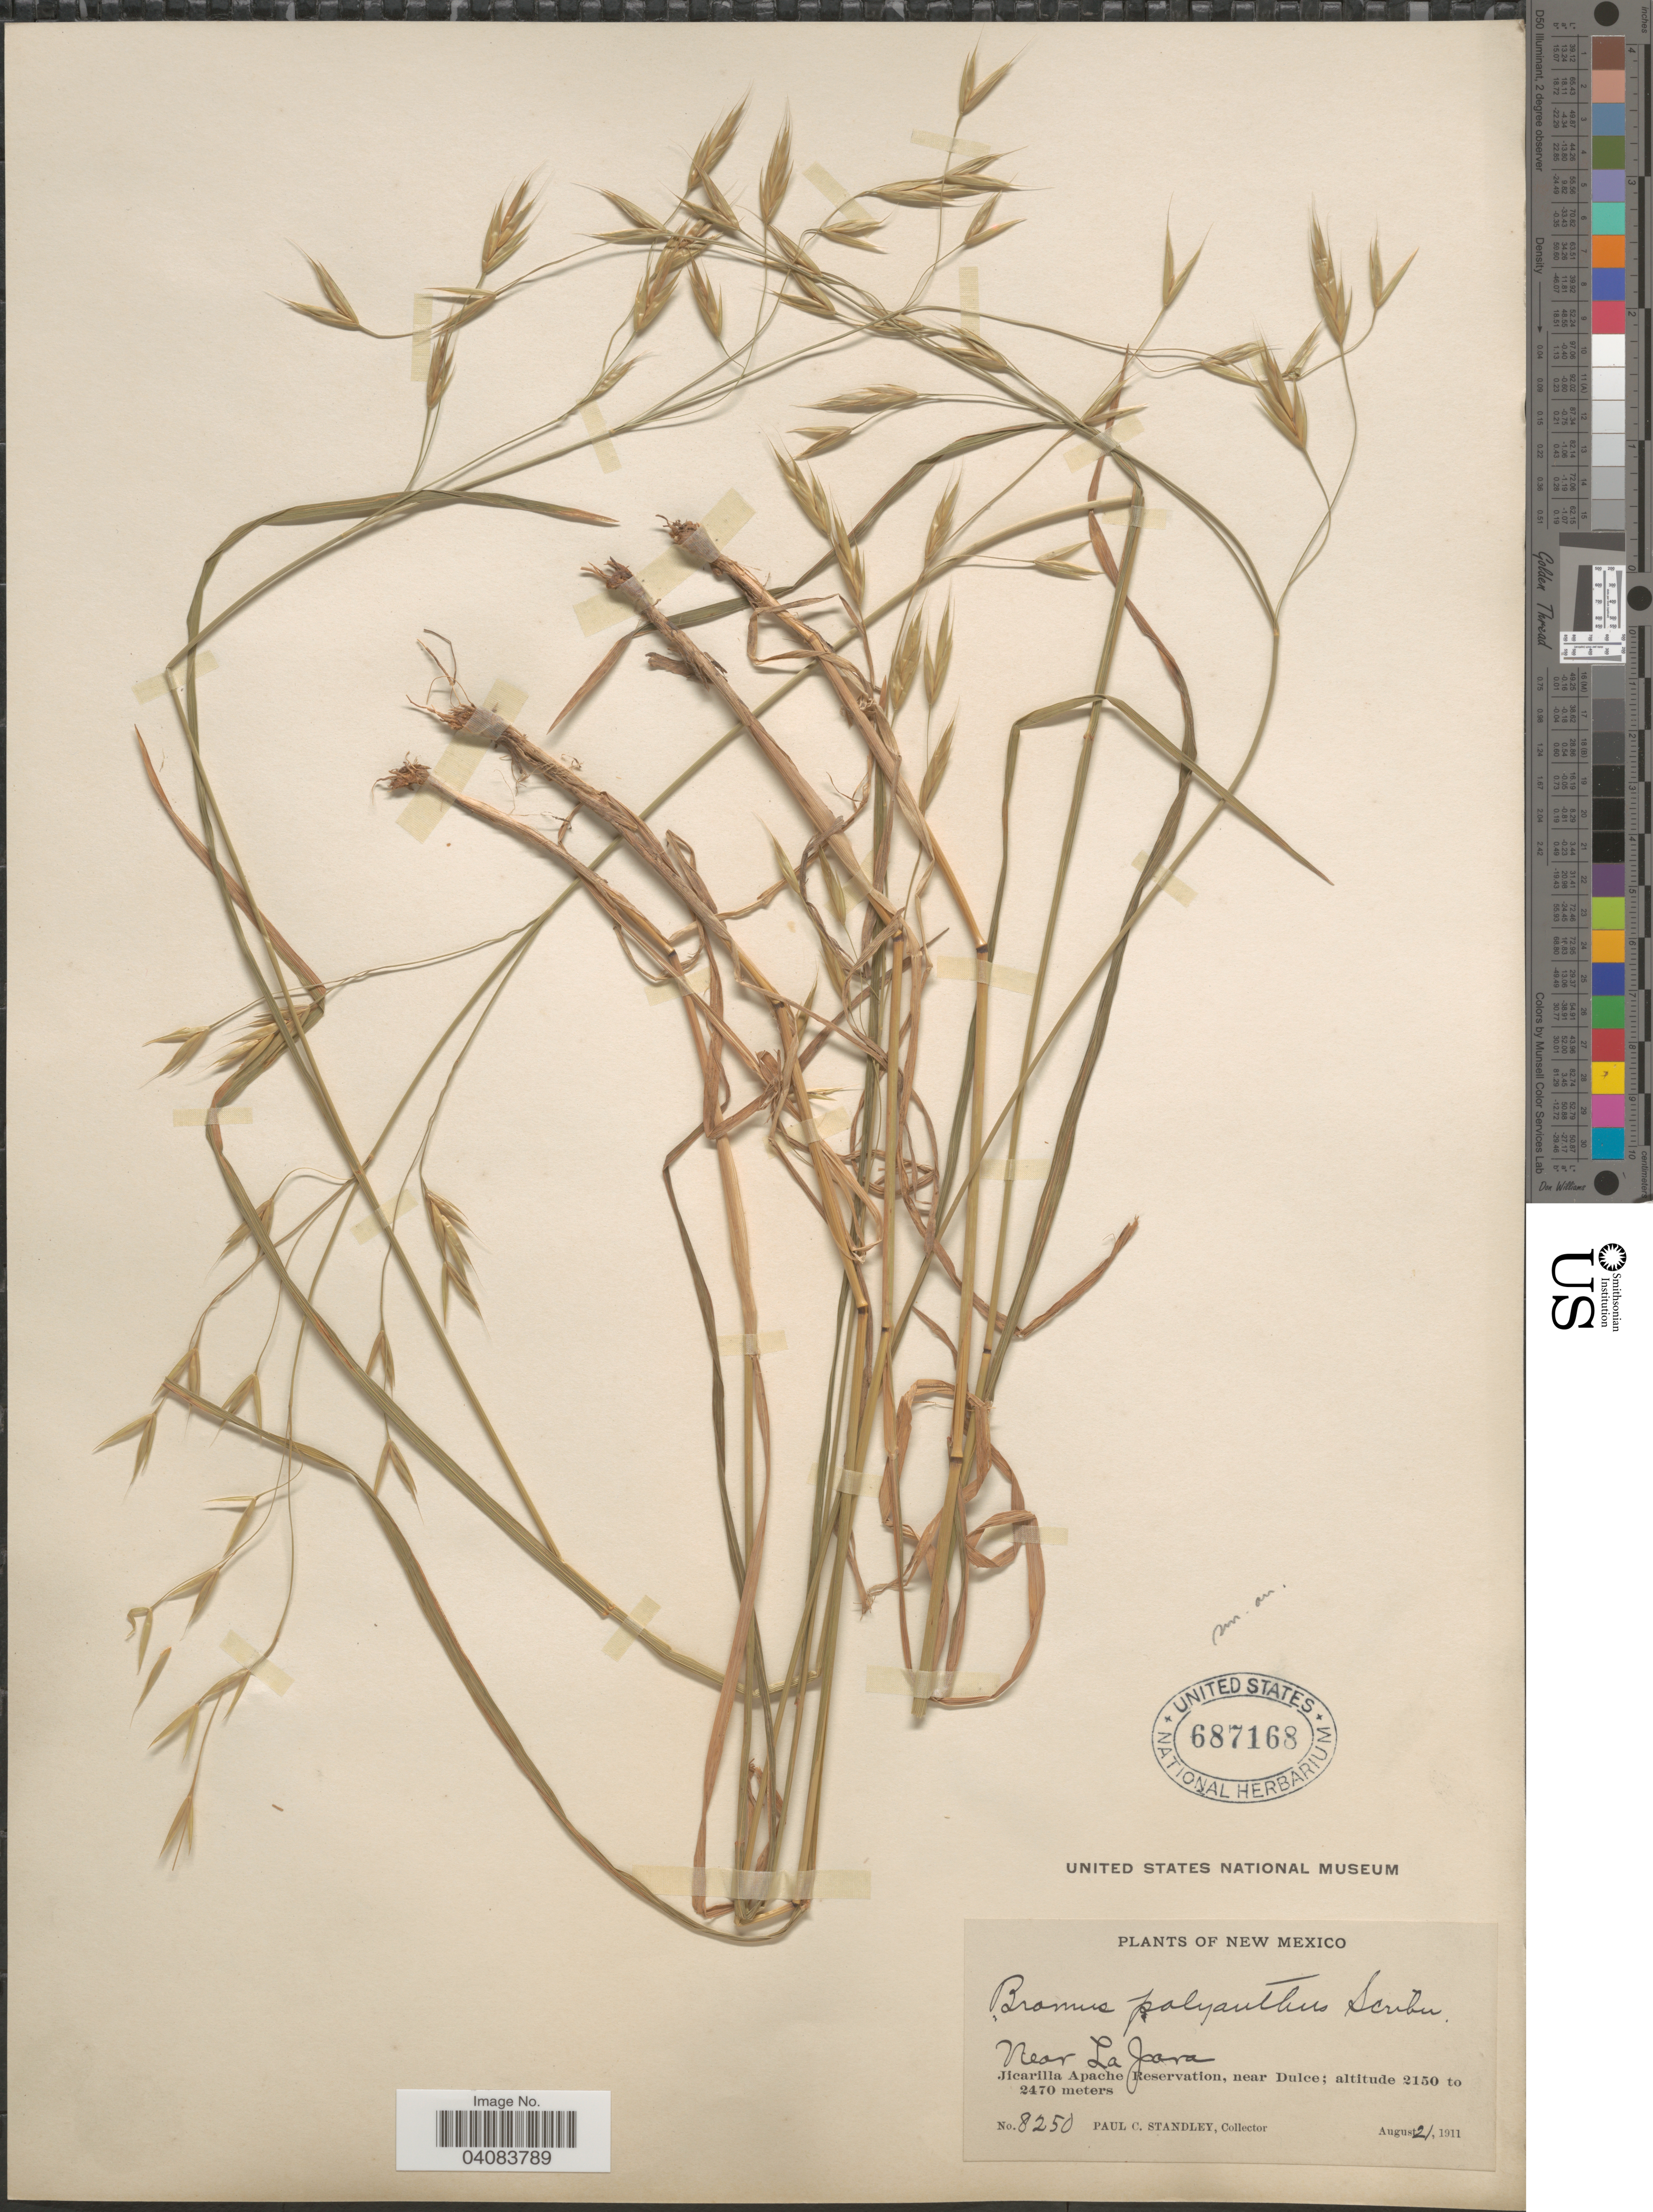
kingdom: Plantae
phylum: Tracheophyta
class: Liliopsida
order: Poales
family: Poaceae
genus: Bromus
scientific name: Bromus polyanthus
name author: Scribn. ex Shear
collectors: P. C. Standley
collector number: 8250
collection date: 1911-08-21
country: United States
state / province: New Mexico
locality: Near La Jara, Jicarilla Apache Reservation, near Dulce.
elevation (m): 2150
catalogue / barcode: US 687168